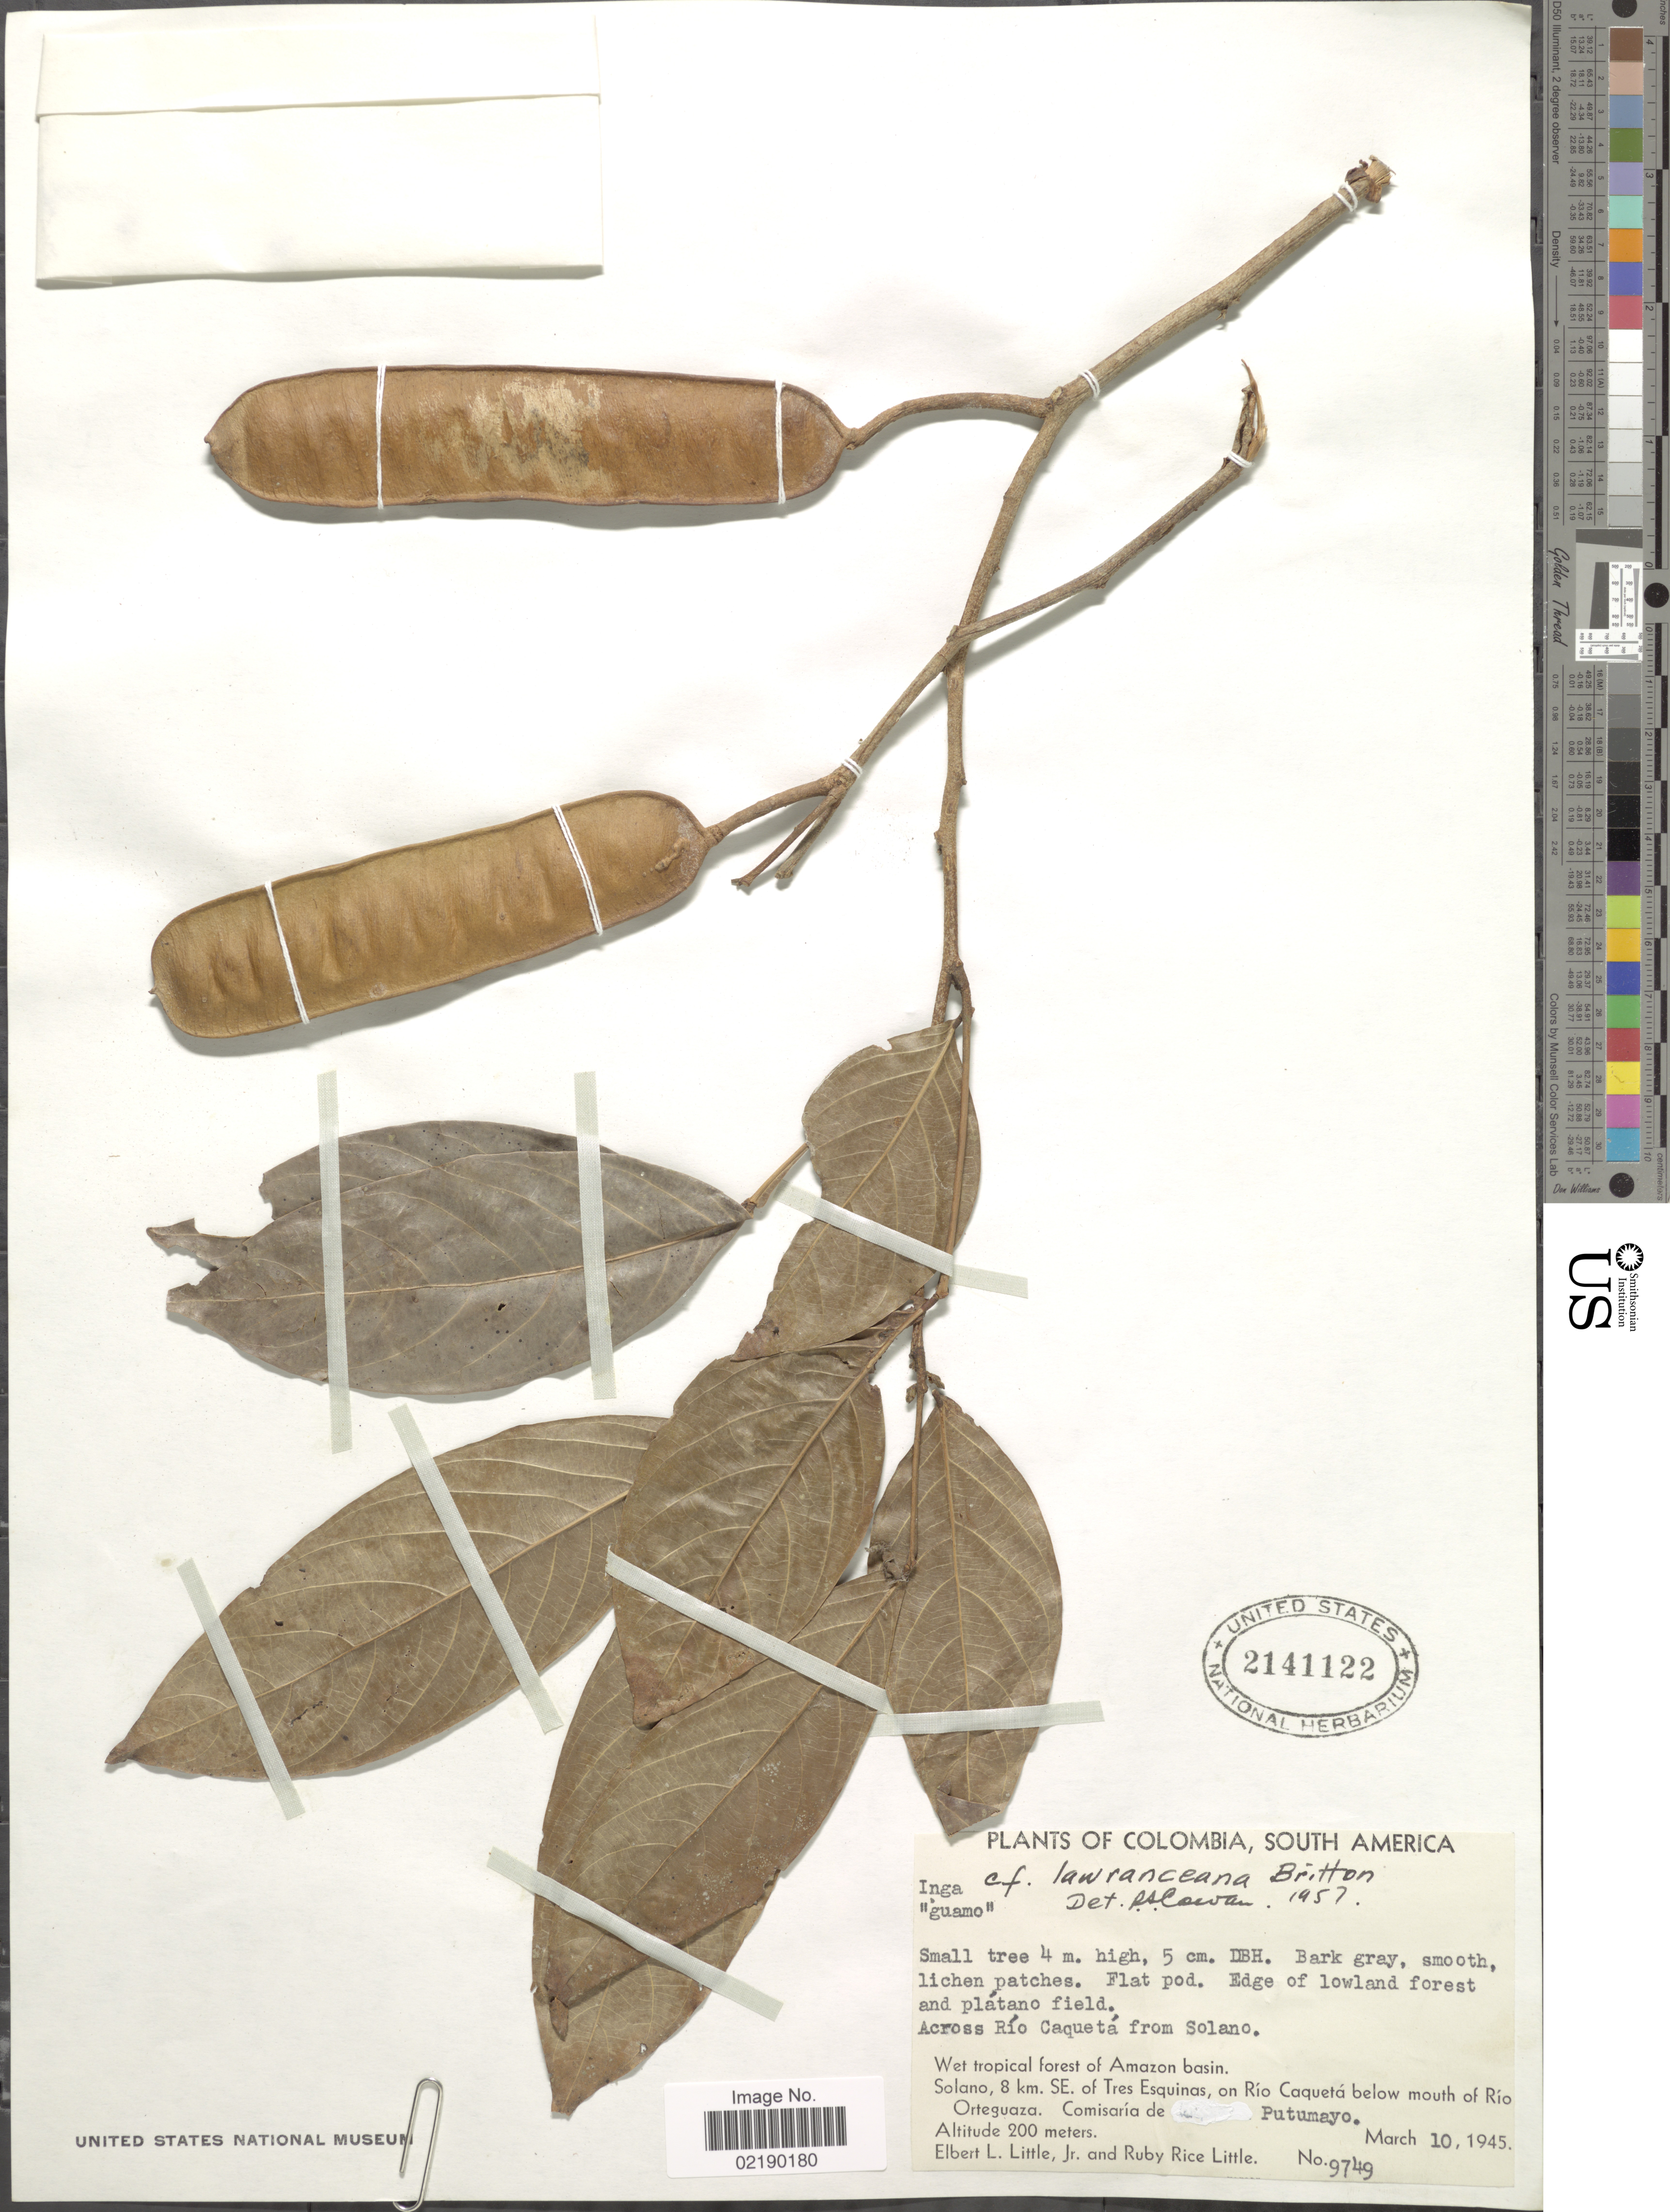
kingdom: Plantae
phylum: Tracheophyta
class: Magnoliopsida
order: Fabales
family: Fabaceae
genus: Inga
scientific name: Inga umbellifera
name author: (Vahl) Steud. ex DC.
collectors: E. L. Little & R. R. Little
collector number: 9749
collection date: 1945-03-10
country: Colombia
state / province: Putumayo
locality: Across Rio Caqueta from Solano, Wet tropical forest of Amazon basin, Solano 8 km SE of Tres Esquinas, on Rio Caqueta below mouth of Rio Orteguaza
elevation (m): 200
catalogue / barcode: US 2141122